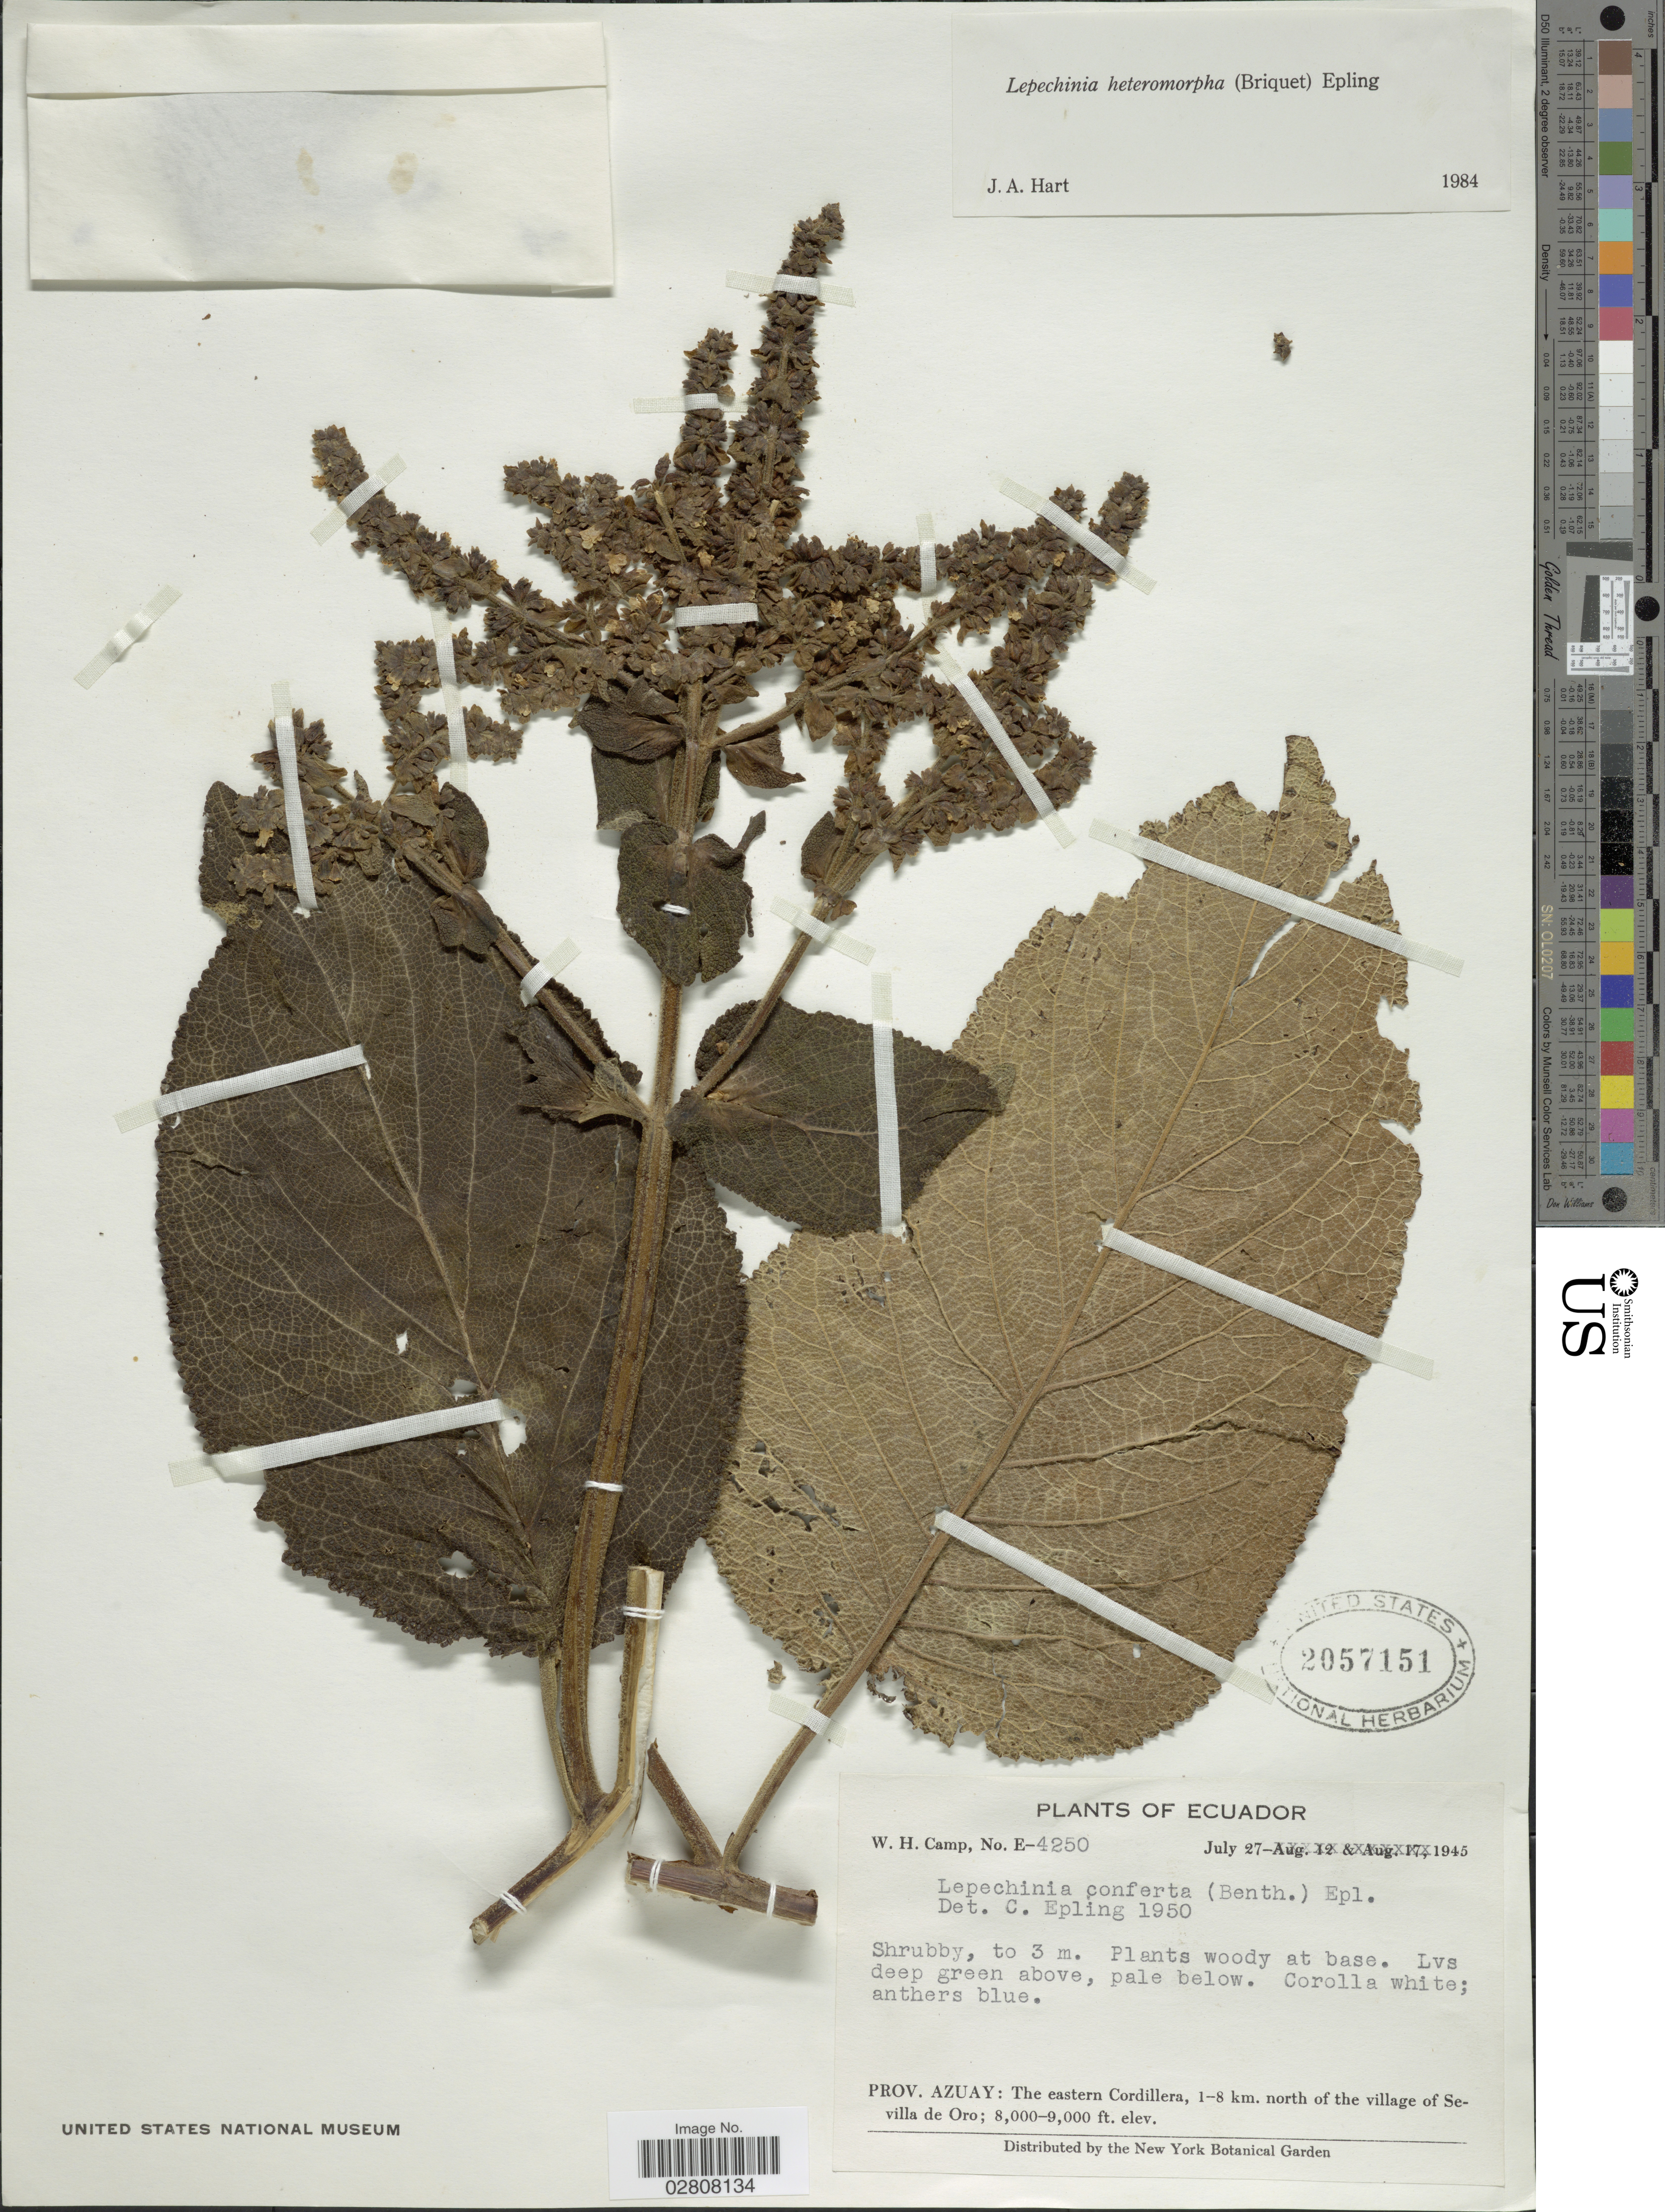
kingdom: Plantae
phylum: Tracheophyta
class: Magnoliopsida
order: Lamiales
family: Lamiaceae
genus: Lepechinia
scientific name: Lepechinia heteromorpha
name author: (Briq.) Epling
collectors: W. H. Camp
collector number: E-4250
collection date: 1945-07-27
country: Ecuador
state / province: Azuay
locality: Prov. Azuay: The eastern Cordillera, 1-8 km. north of the village of Sevilla de Oro.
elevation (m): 2438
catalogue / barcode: US 2057151